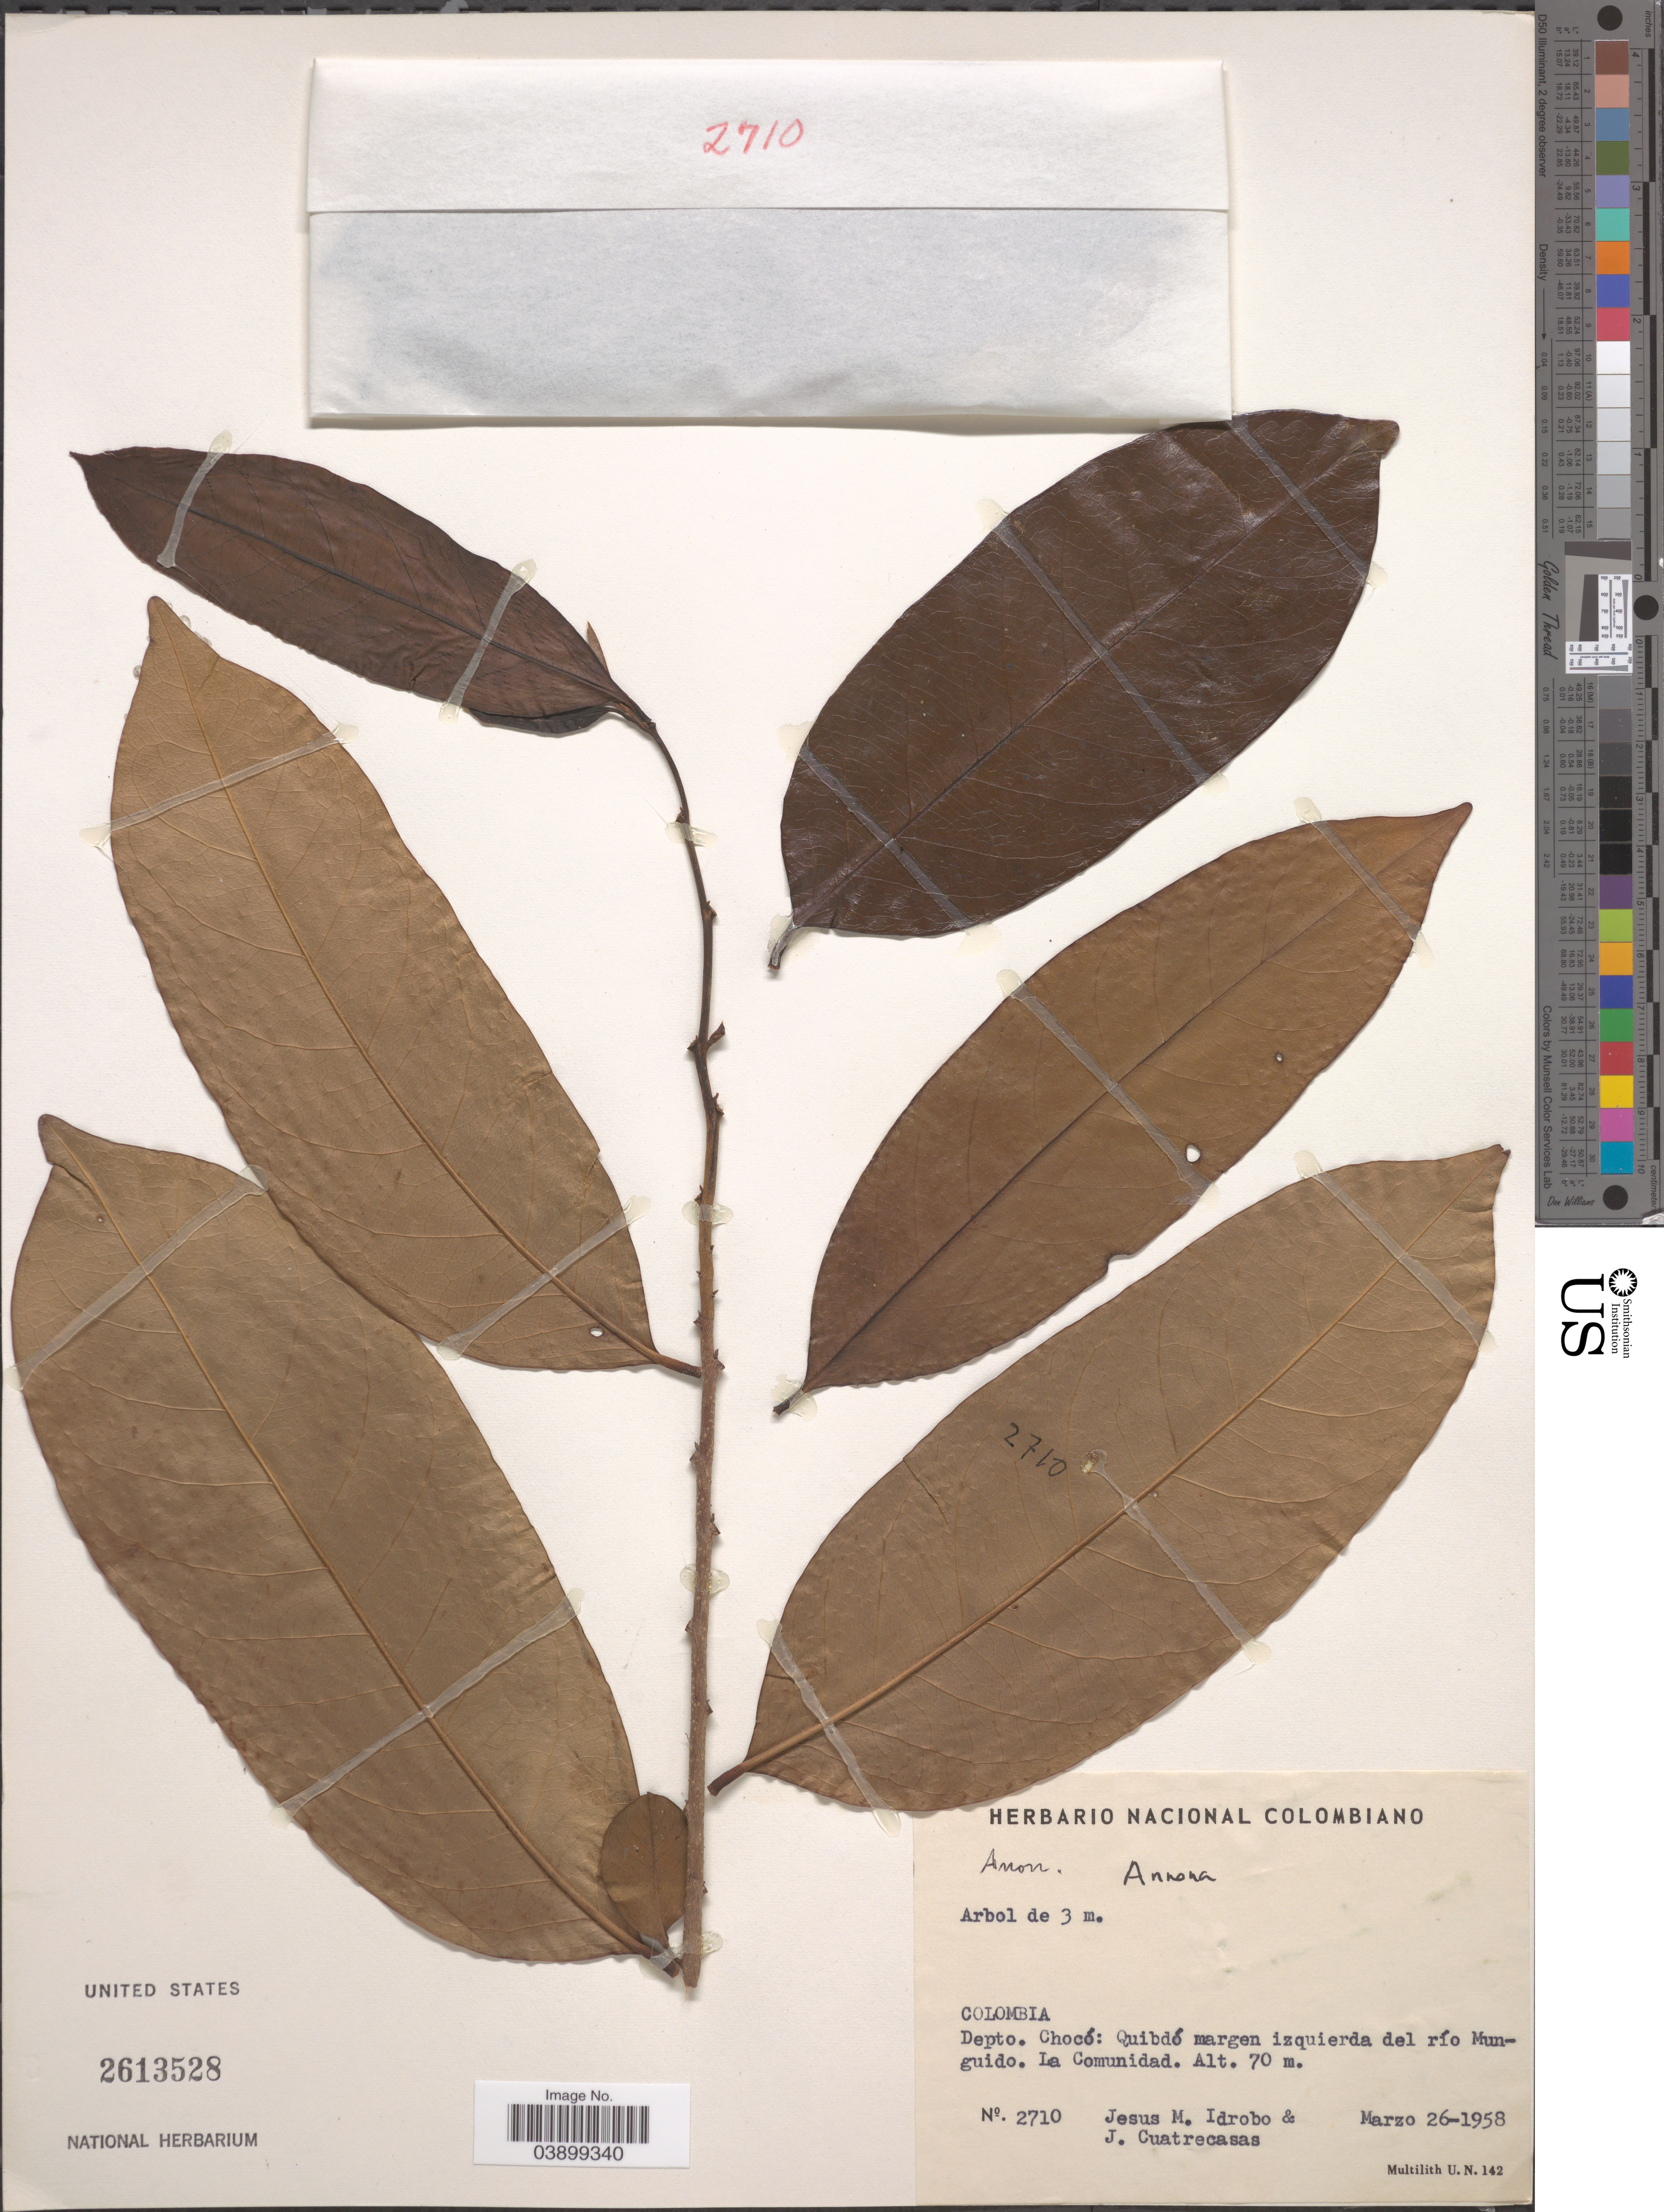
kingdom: Plantae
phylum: Tracheophyta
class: Magnoliopsida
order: Magnoliales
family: Annonaceae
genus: Annona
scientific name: Annona sp.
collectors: J. M. Idrobo & J. Cuatrecasas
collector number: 2710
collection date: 1958-03-26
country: Colombia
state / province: Chocó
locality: Depto. Chocó: Quibdó margen izquierda del río Munguido. La Comunidad.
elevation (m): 70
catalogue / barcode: US 2613528